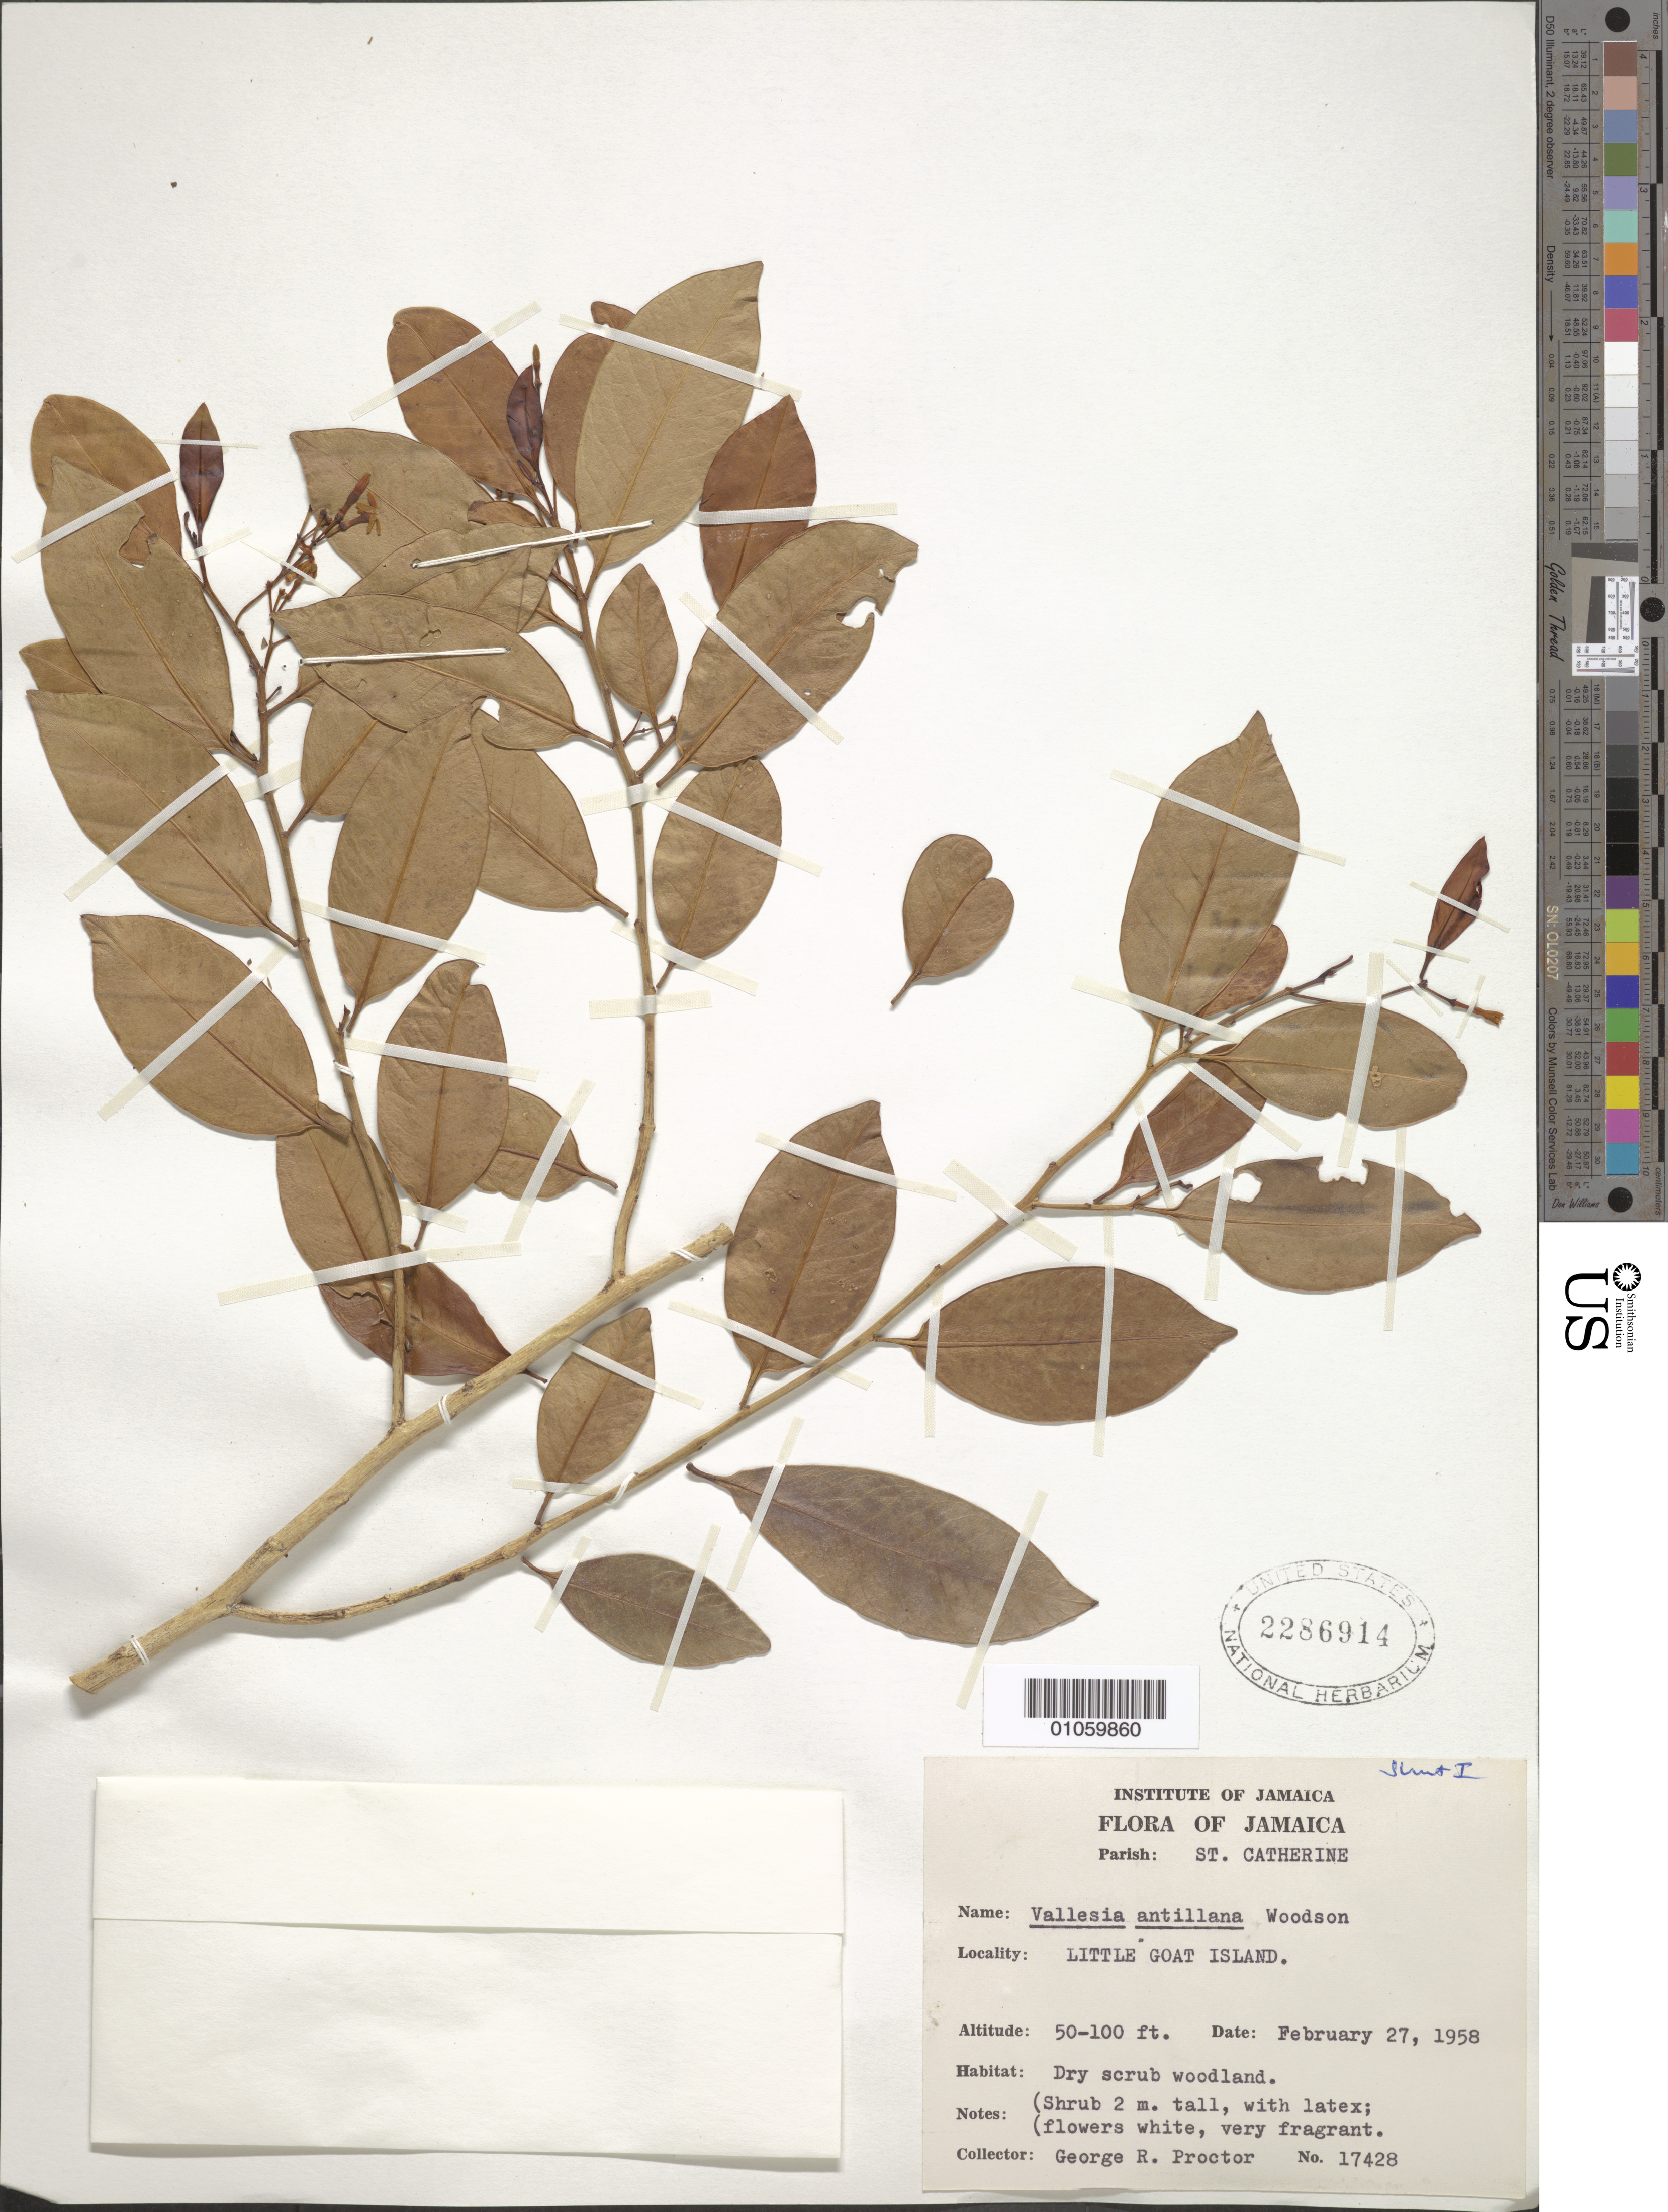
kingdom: Plantae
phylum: Tracheophyta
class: Magnoliopsida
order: Gentianales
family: Apocynaceae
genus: Vallesia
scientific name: Vallesia antillana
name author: Woodson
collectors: G. R. Proctor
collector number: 17428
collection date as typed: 27 Feb 1958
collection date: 1958-02-27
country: Jamaica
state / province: Saint Catherine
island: Jamaica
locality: Little Goat Island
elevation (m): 15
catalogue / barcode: US 2286914